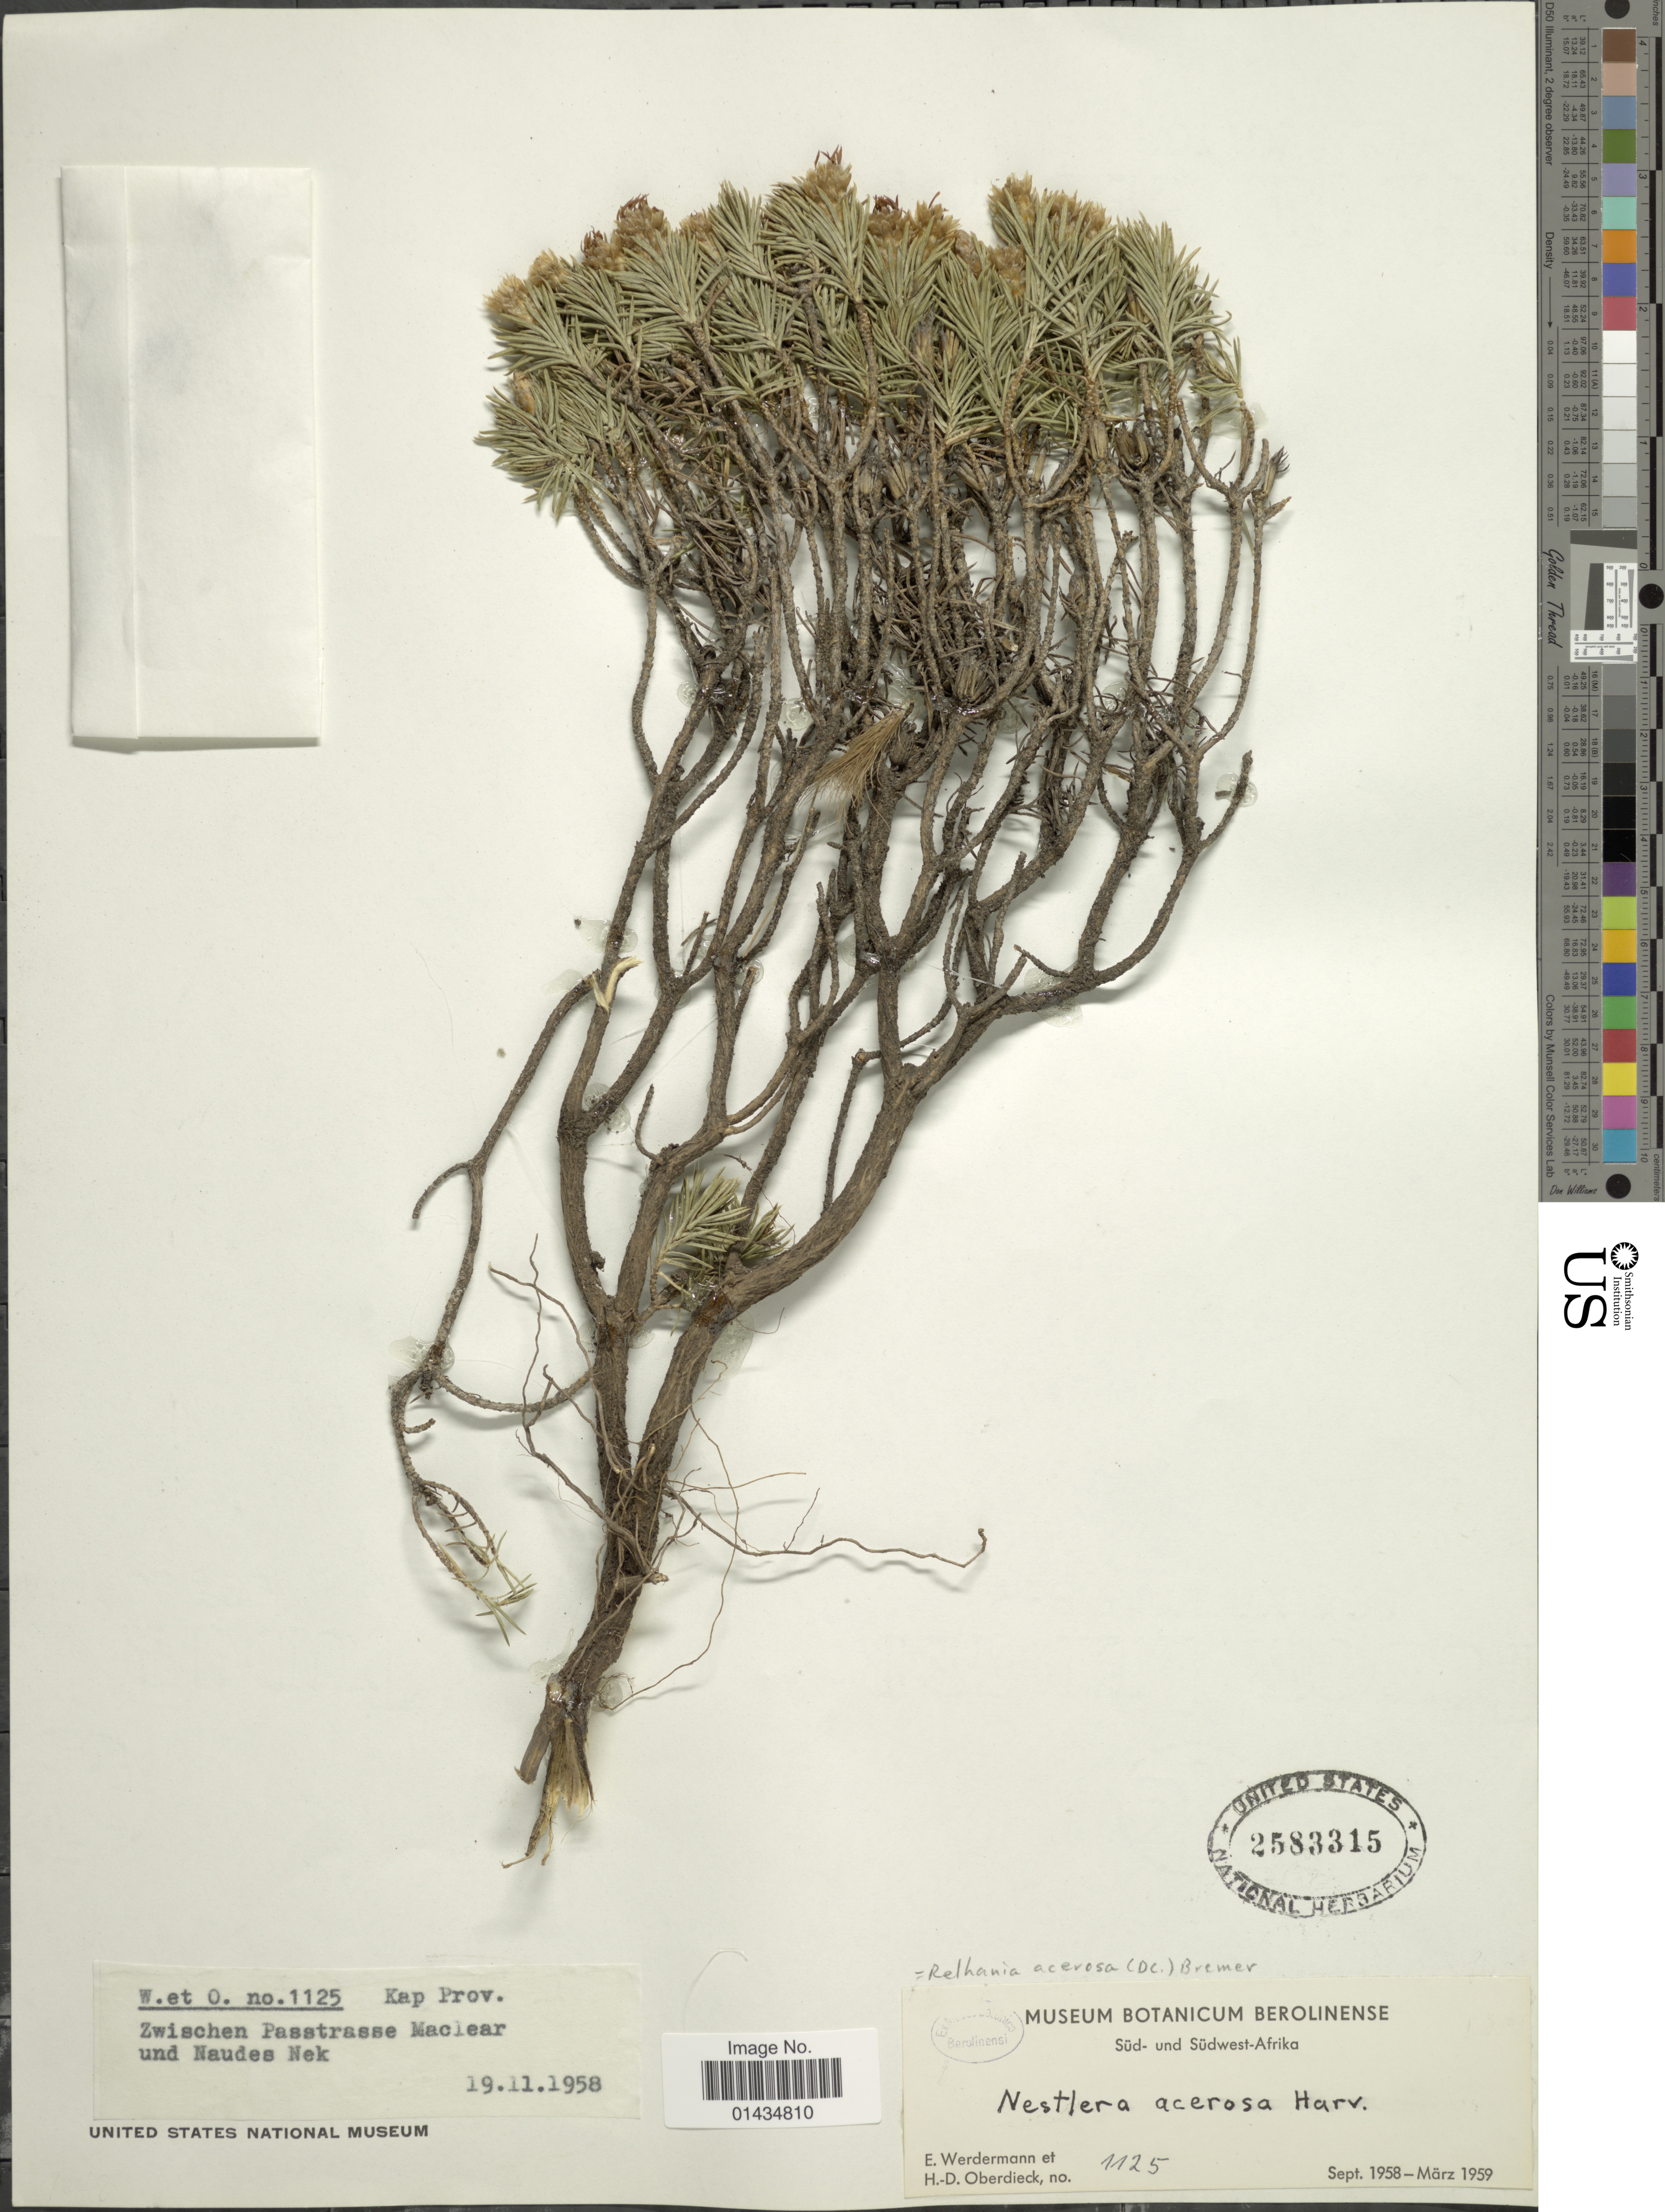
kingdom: Plantae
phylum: Tracheophyta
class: Magnoliopsida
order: Asterales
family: Asteraceae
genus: Relhania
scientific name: Relhania acerosa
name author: (DC.) K. Bremer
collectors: E. Werdermann & H. Oberdieck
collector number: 1125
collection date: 1958-11-19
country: South Africa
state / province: Eastern Cape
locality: Süd- und Südwest-Afrika, Zwischen Passtrasse Maclear und Naudes Nek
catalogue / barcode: US 2583315